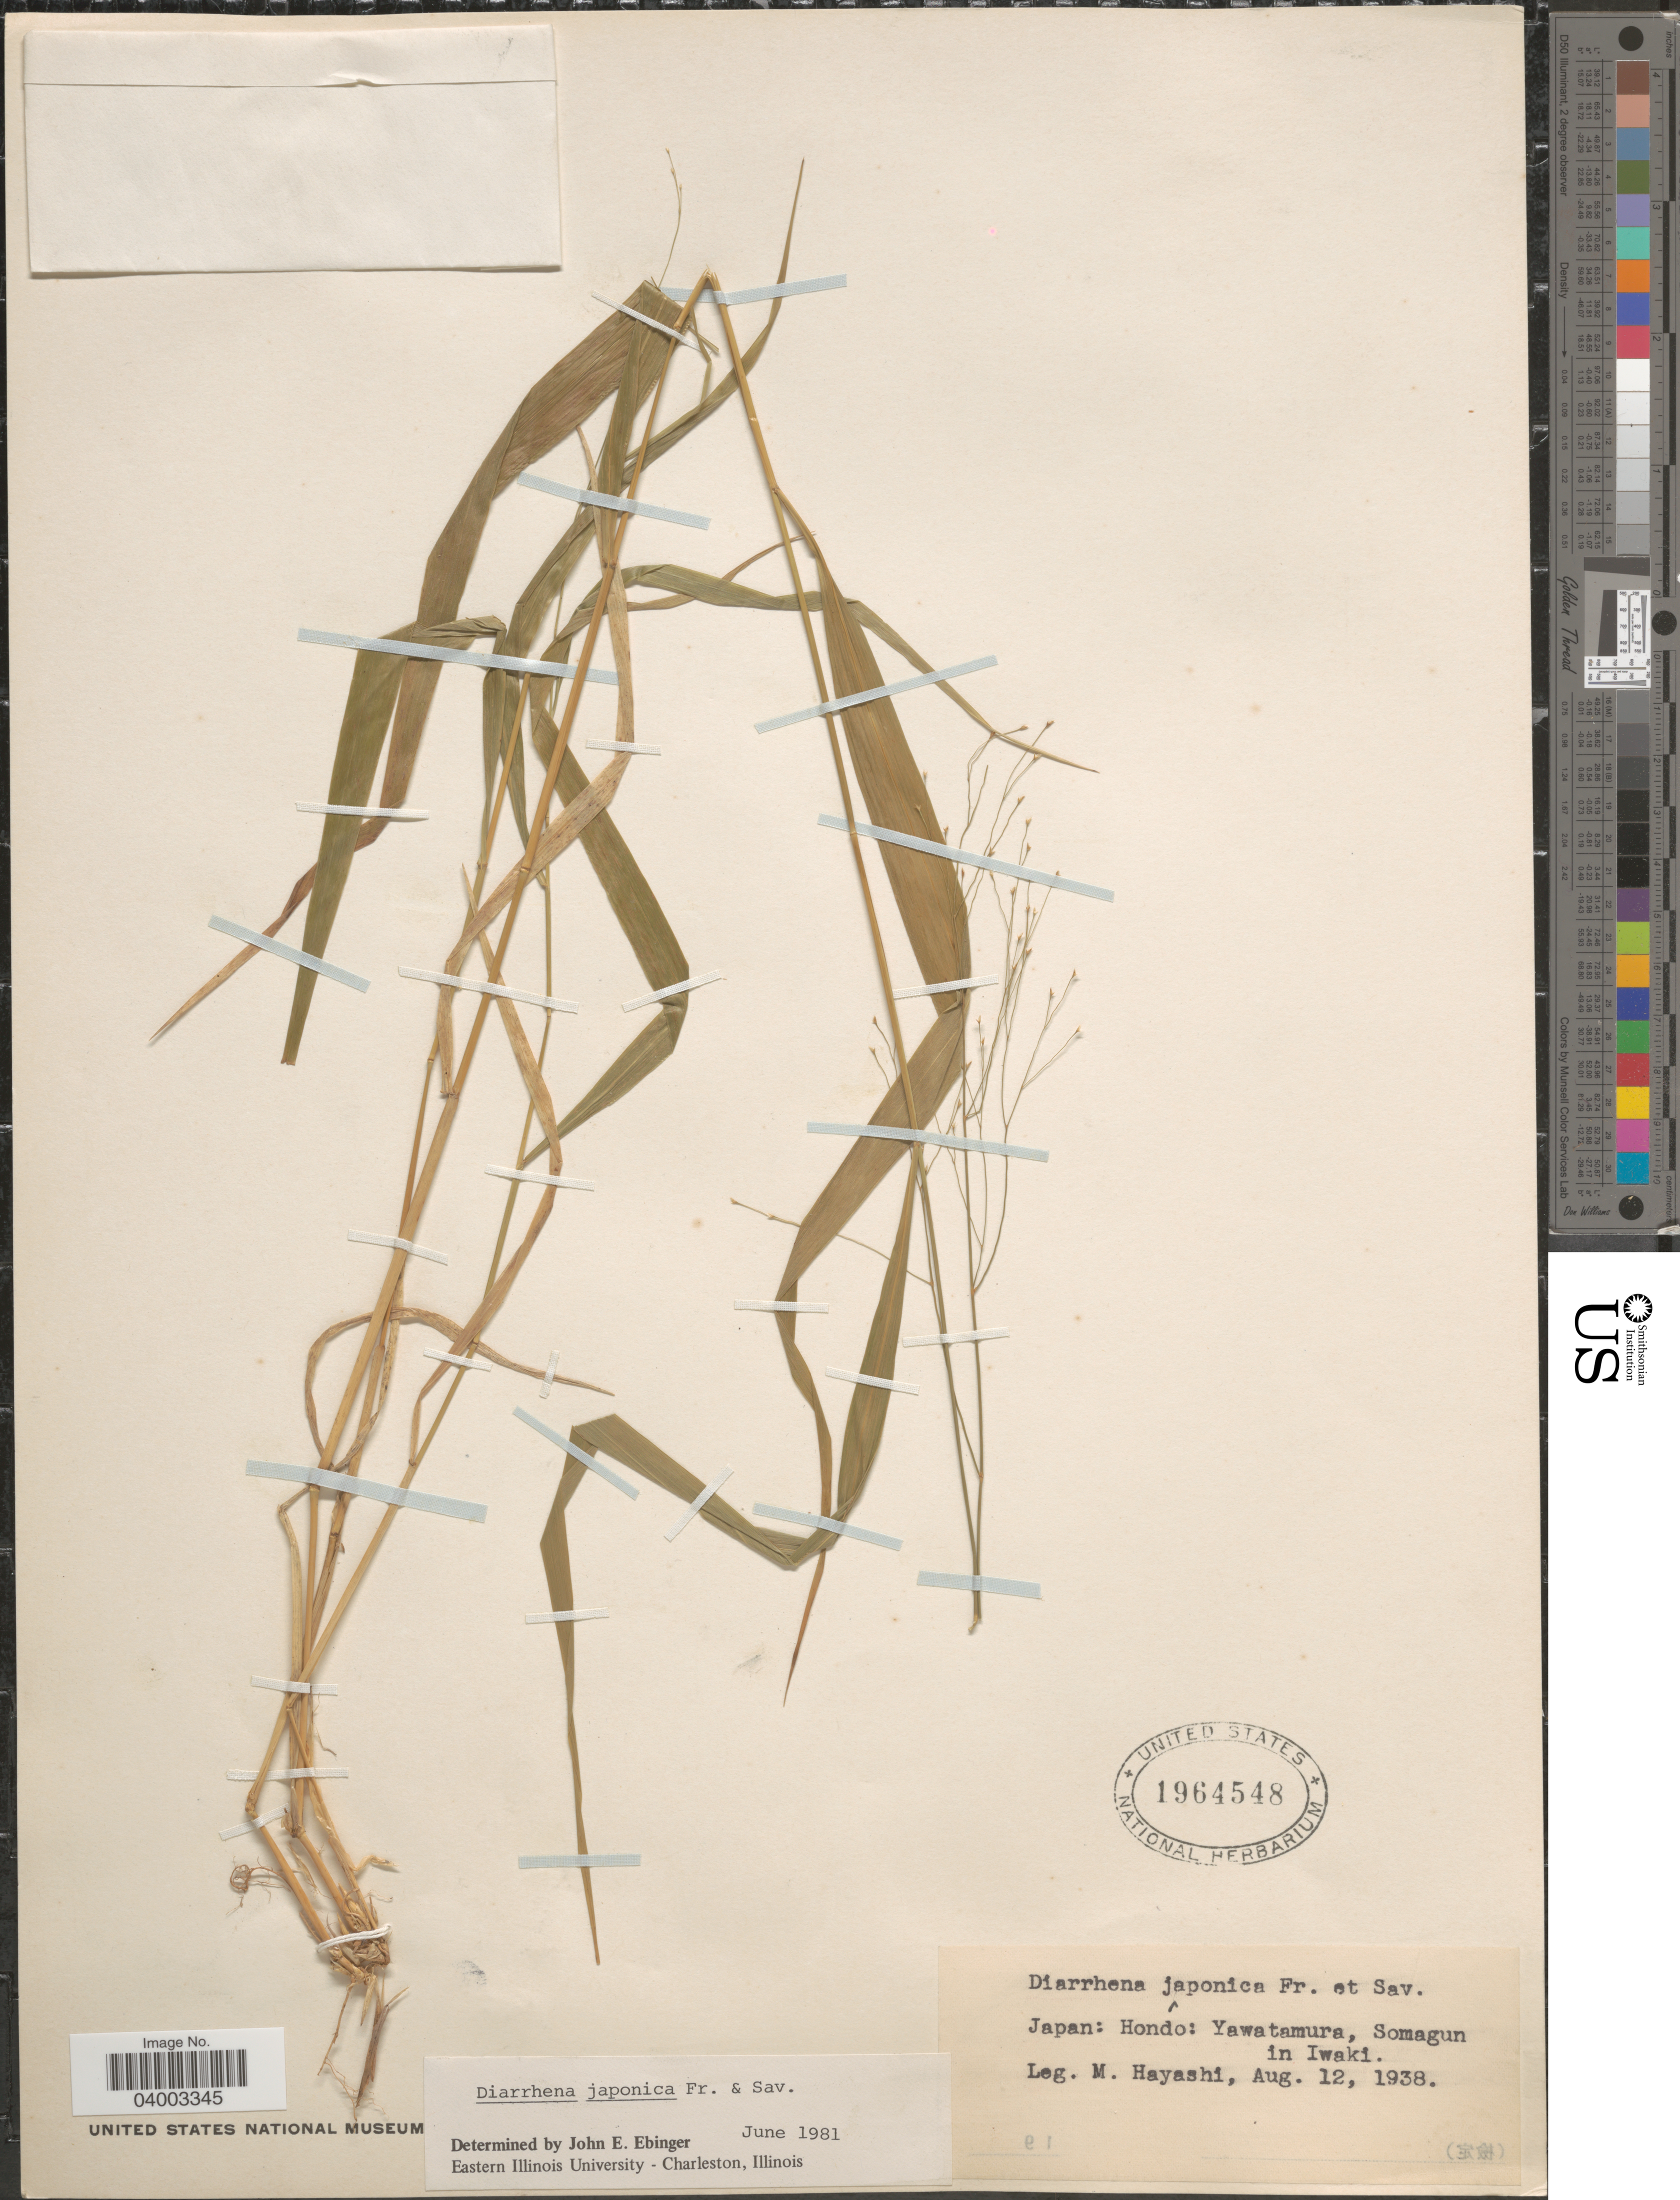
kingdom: Plantae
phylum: Tracheophyta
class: Liliopsida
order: Poales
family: Poaceae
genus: Diarrhena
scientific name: Diarrhena japonica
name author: Franch. & Sav.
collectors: M. Hayashi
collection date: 1938-08-12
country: Japan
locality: Hondo: Yawatamura, Somagun in Iwaki.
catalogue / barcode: US 1964548